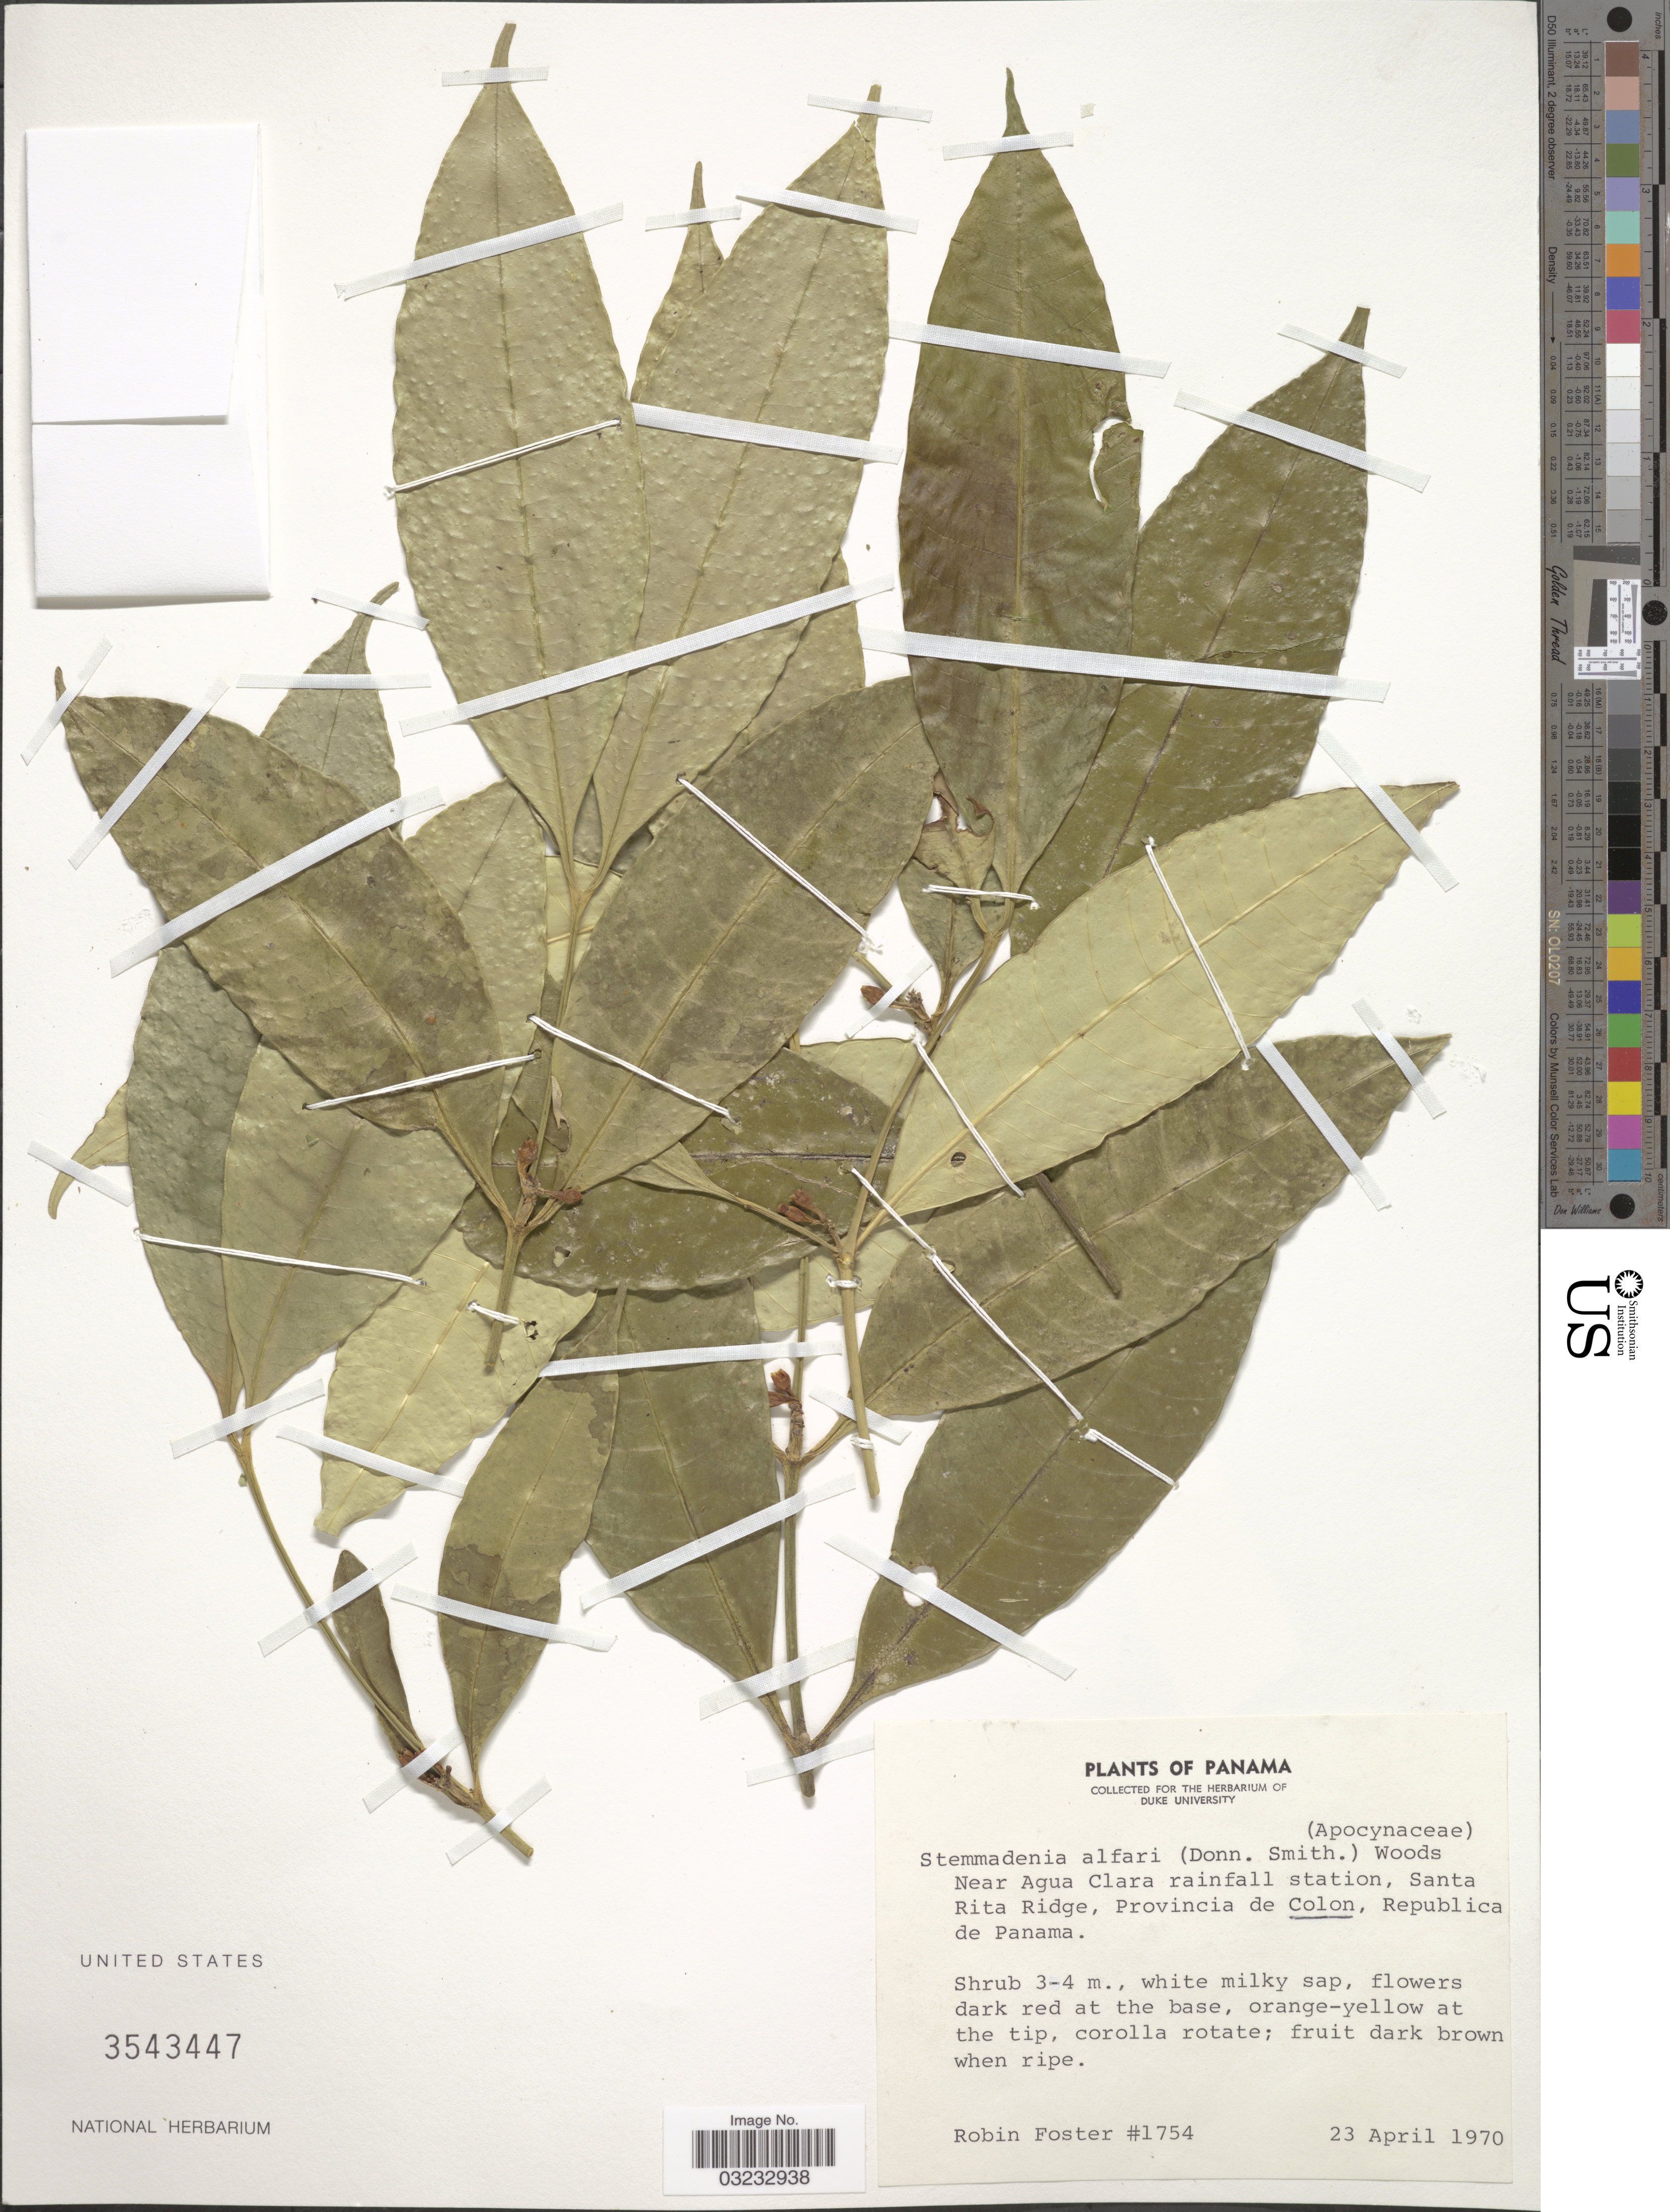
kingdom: Plantae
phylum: Tracheophyta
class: Magnoliopsida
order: Gentianales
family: Apocynaceae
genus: Stemmadenia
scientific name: Stemmadenia alfaroi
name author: (Donn. Sm.) Woodson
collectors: R. B. Foster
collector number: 1754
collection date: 1970-04-23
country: Panama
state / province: Colón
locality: Near Agua Clara rainfall station, Santa Rita Ridge, Provincia de Colon, Republica de Panama.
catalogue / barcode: US 3543447